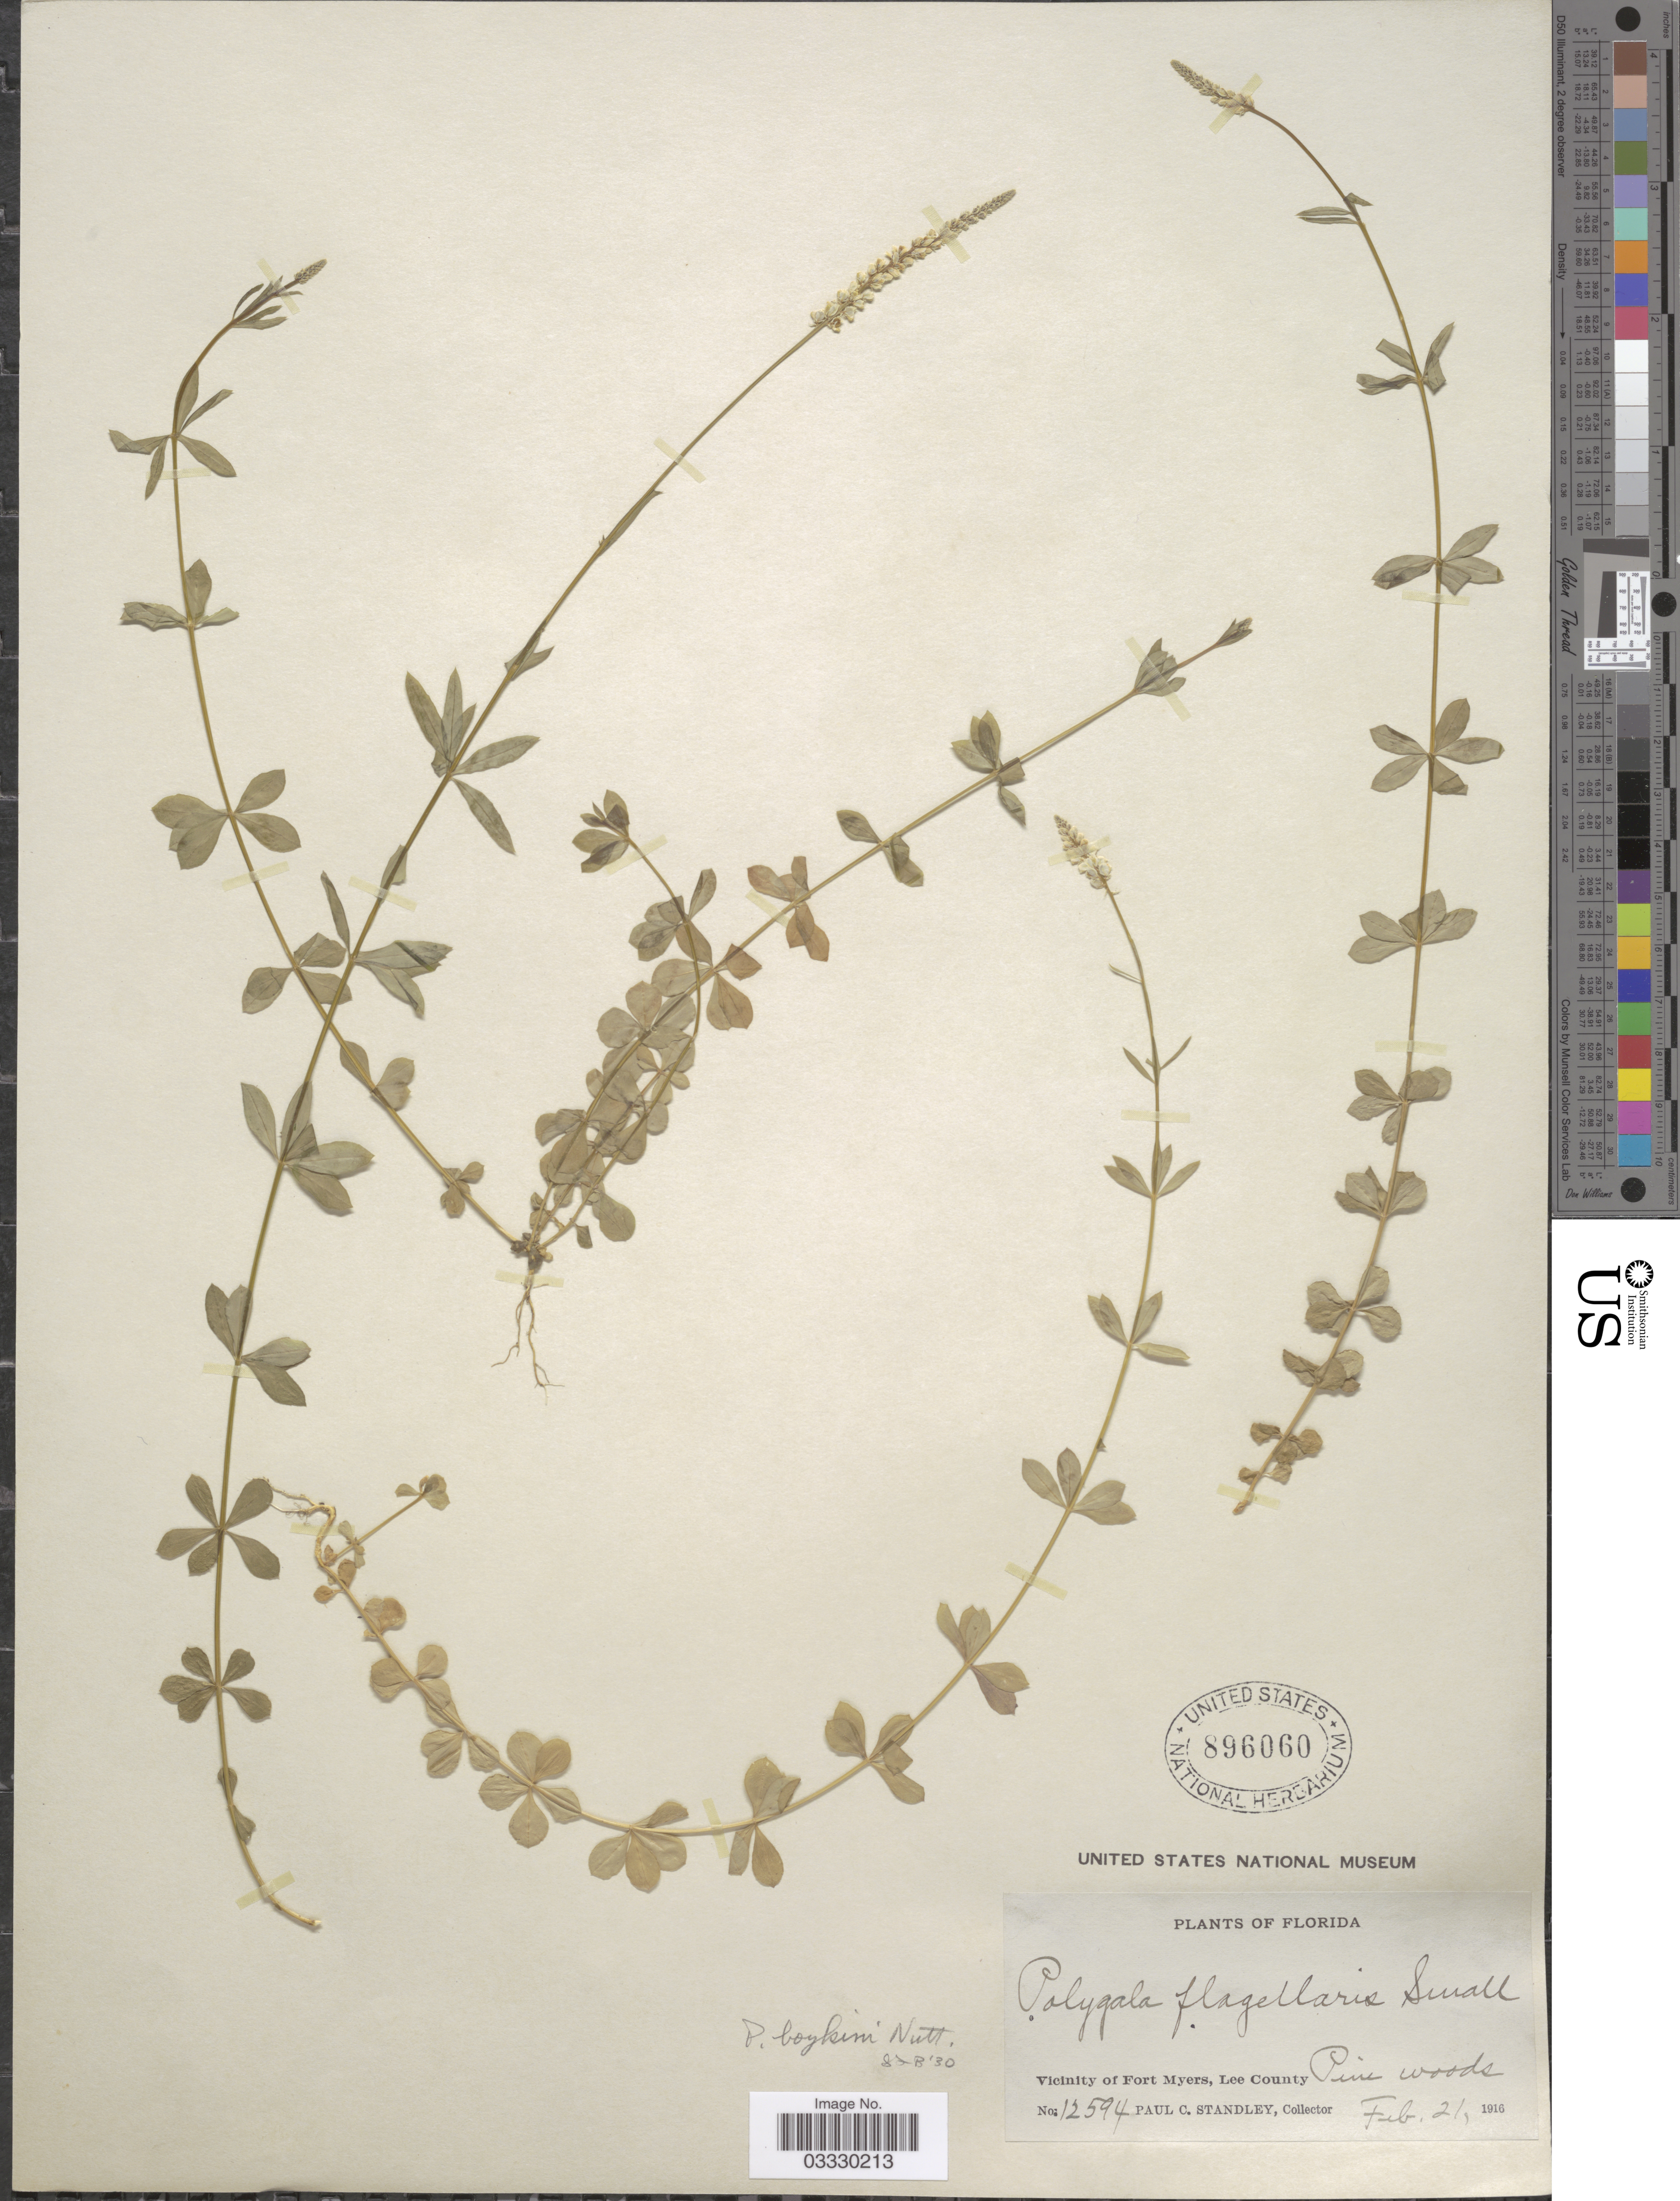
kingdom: Plantae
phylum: Tracheophyta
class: Magnoliopsida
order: Fabales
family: Polygalaceae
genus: Polygala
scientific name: Polygala boykinii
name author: Nutt.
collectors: P. C. Standley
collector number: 12594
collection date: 1916-02-21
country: United States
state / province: Florida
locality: Vicinity of Fort Myers, Lee County.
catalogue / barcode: US 896060